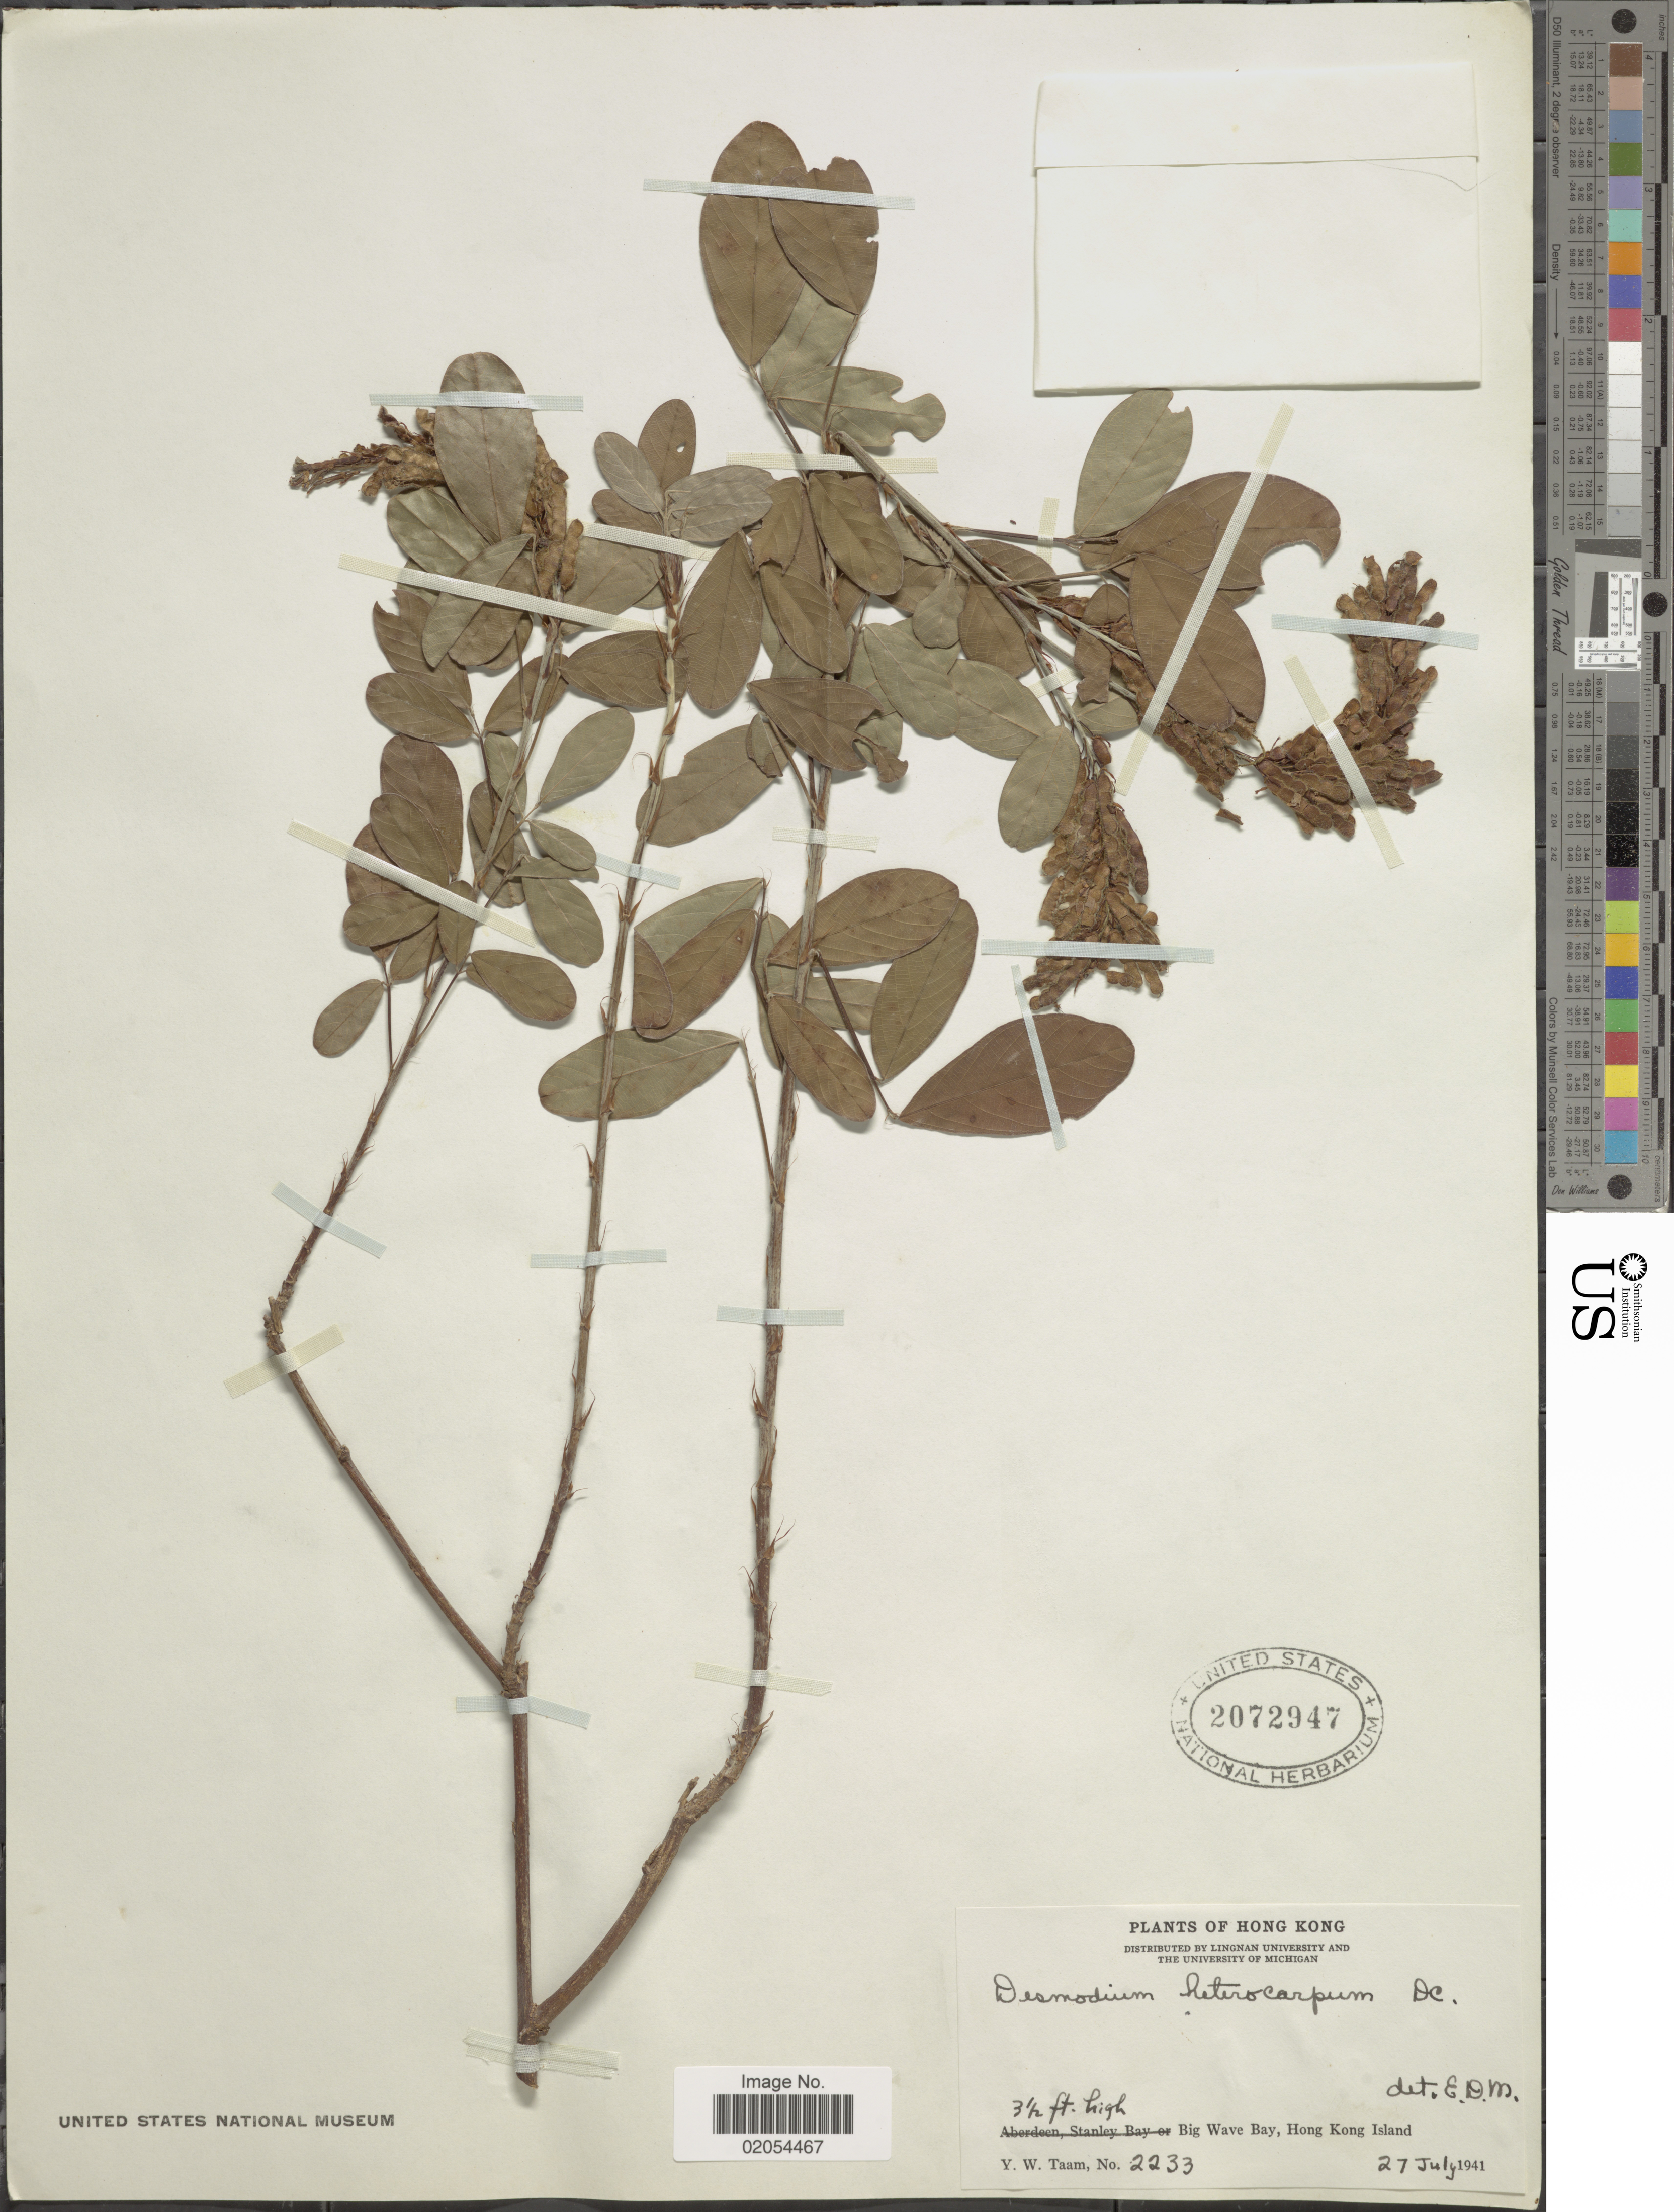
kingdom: Plantae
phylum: Tracheophyta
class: Magnoliopsida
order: Fabales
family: Fabaceae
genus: Grona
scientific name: Grona heterocarpos var. strigosa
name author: (Meeuwen) H. Ohashi & K. Ohashi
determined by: Strong, Mark T., (BOT), Smithsonian Institution - National Museum of Natural History (UNITED STATES)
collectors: Y. W. Taam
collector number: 2233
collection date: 1941-07-27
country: China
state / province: Hong Kong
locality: Big Wave Bay, Hong Kong Island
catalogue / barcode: US 2072947